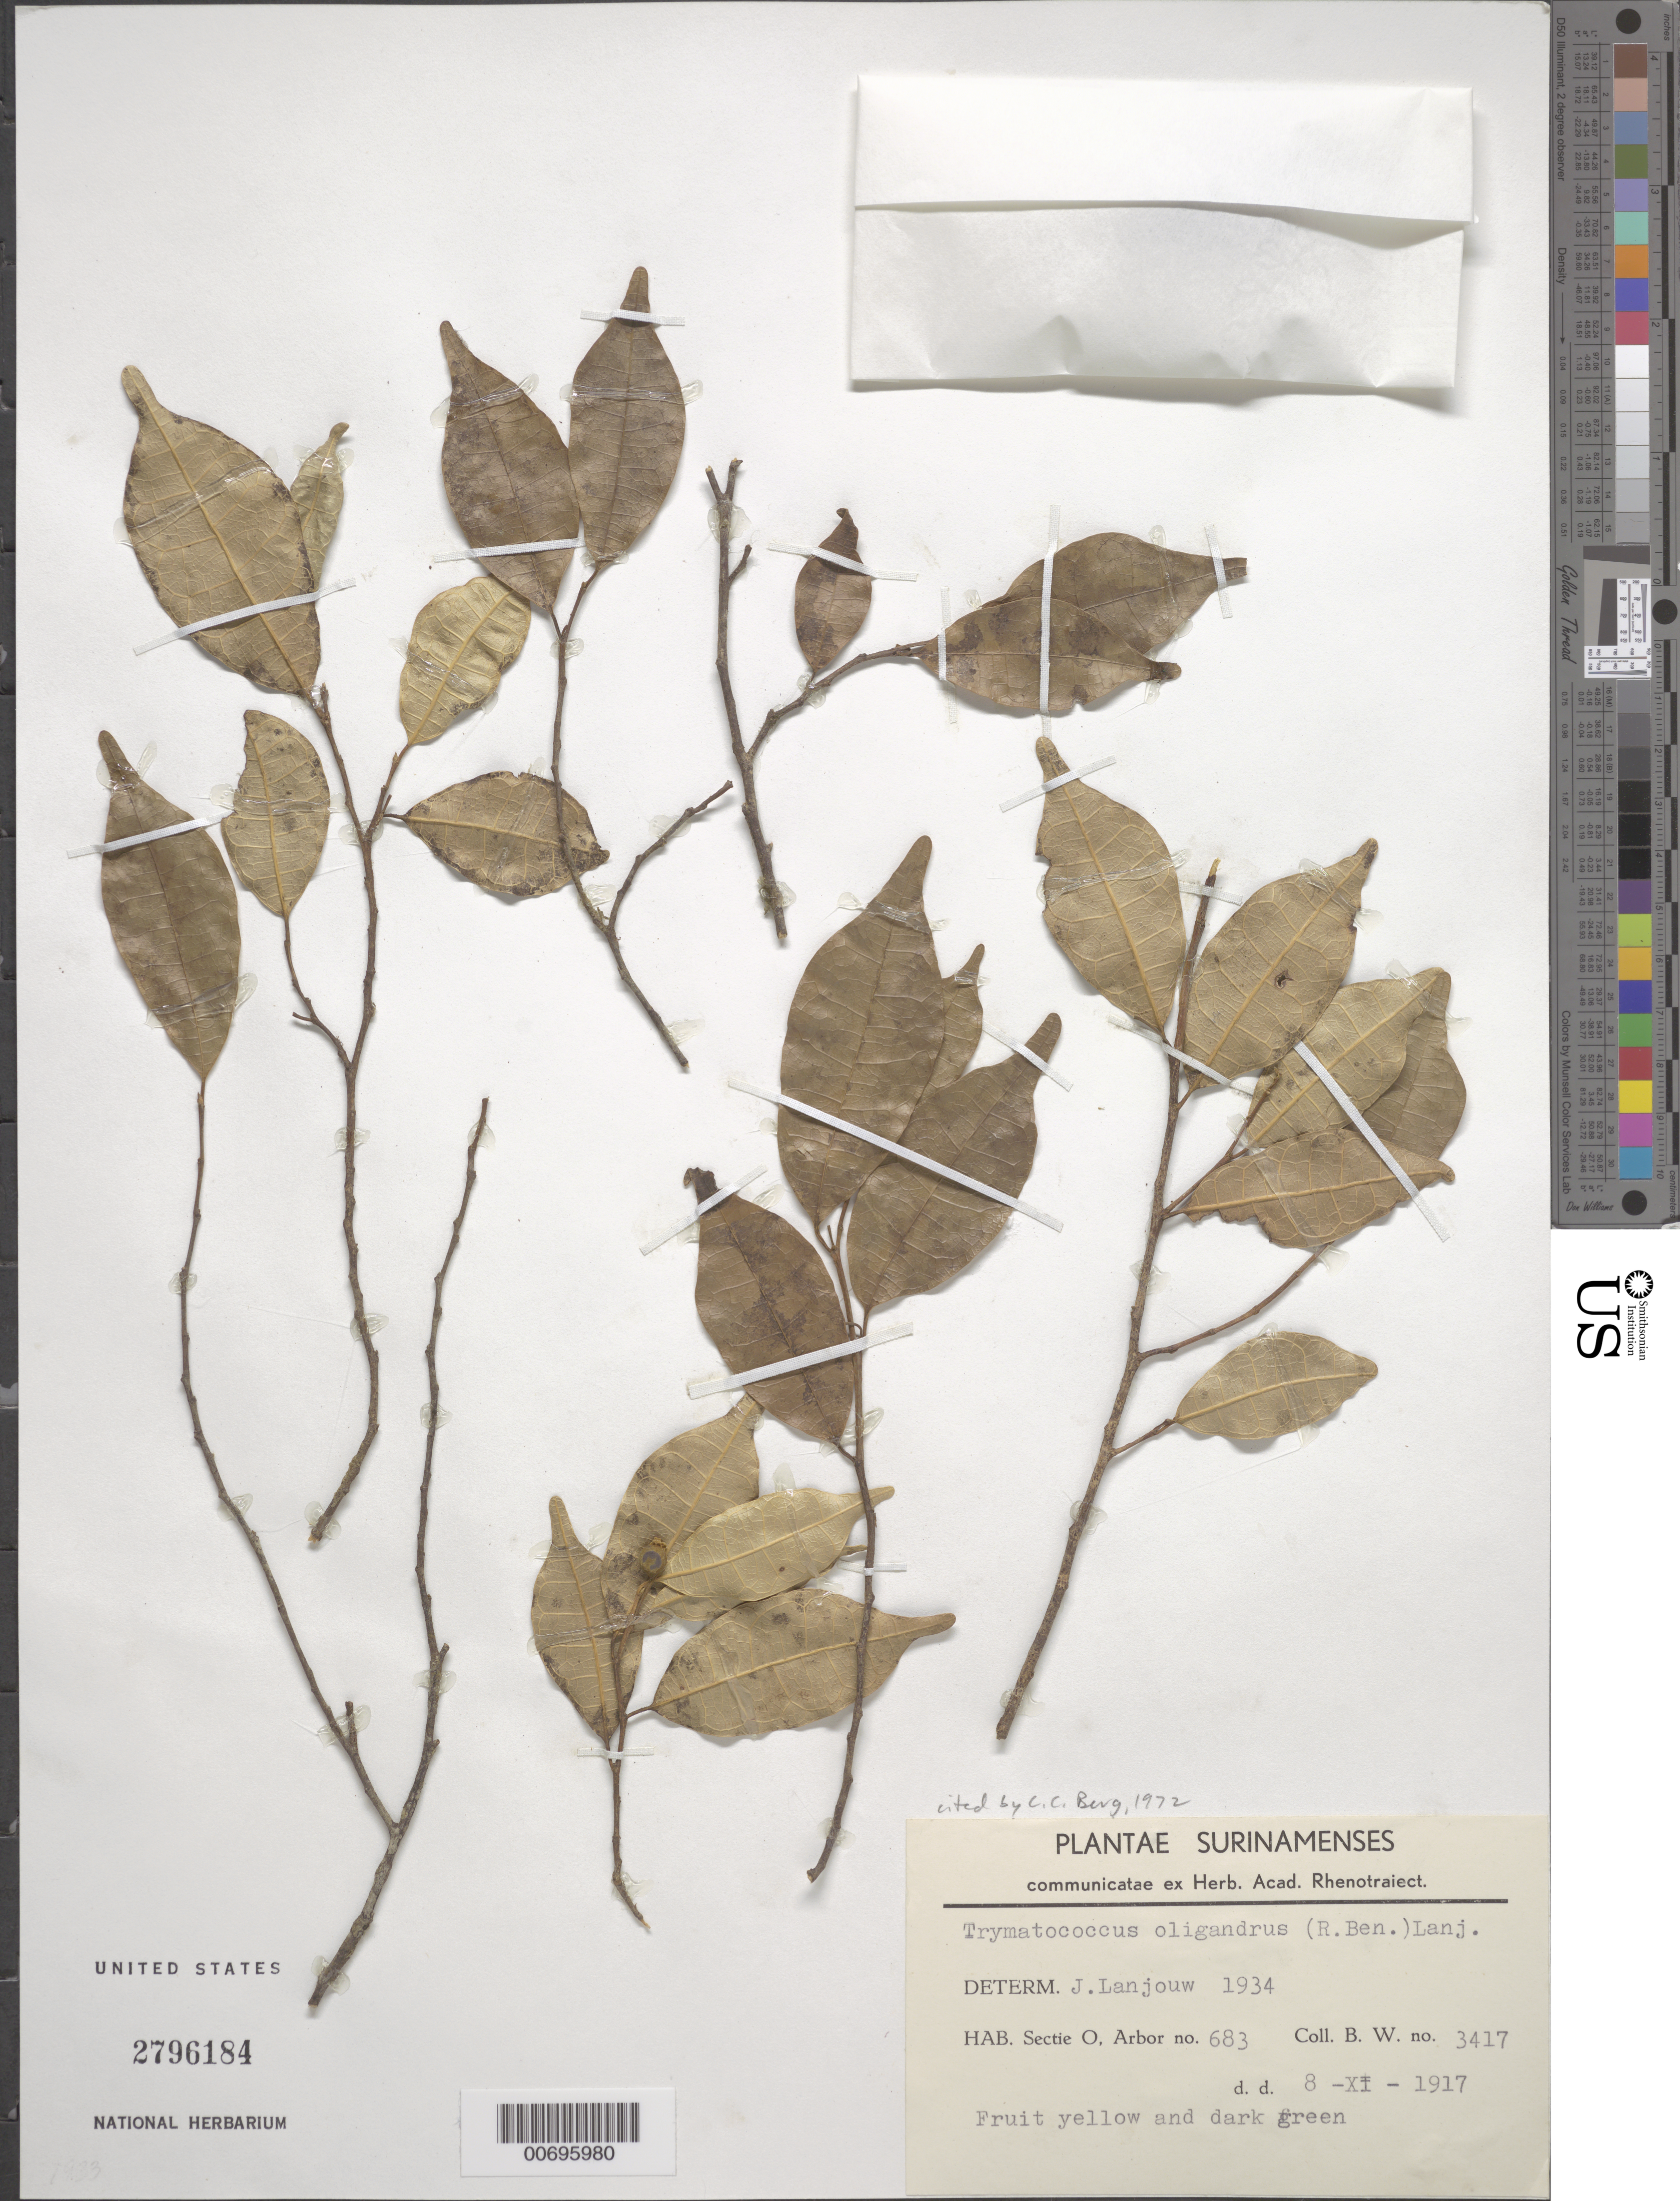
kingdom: Plantae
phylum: Tracheophyta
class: Magnoliopsida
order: Rosales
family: Moraceae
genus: Brosimum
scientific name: Brosimum oligandrum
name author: (Benoist) E. M. Gardner & Zerega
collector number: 3417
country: Suriname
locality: Sectie O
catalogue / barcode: US 2796184